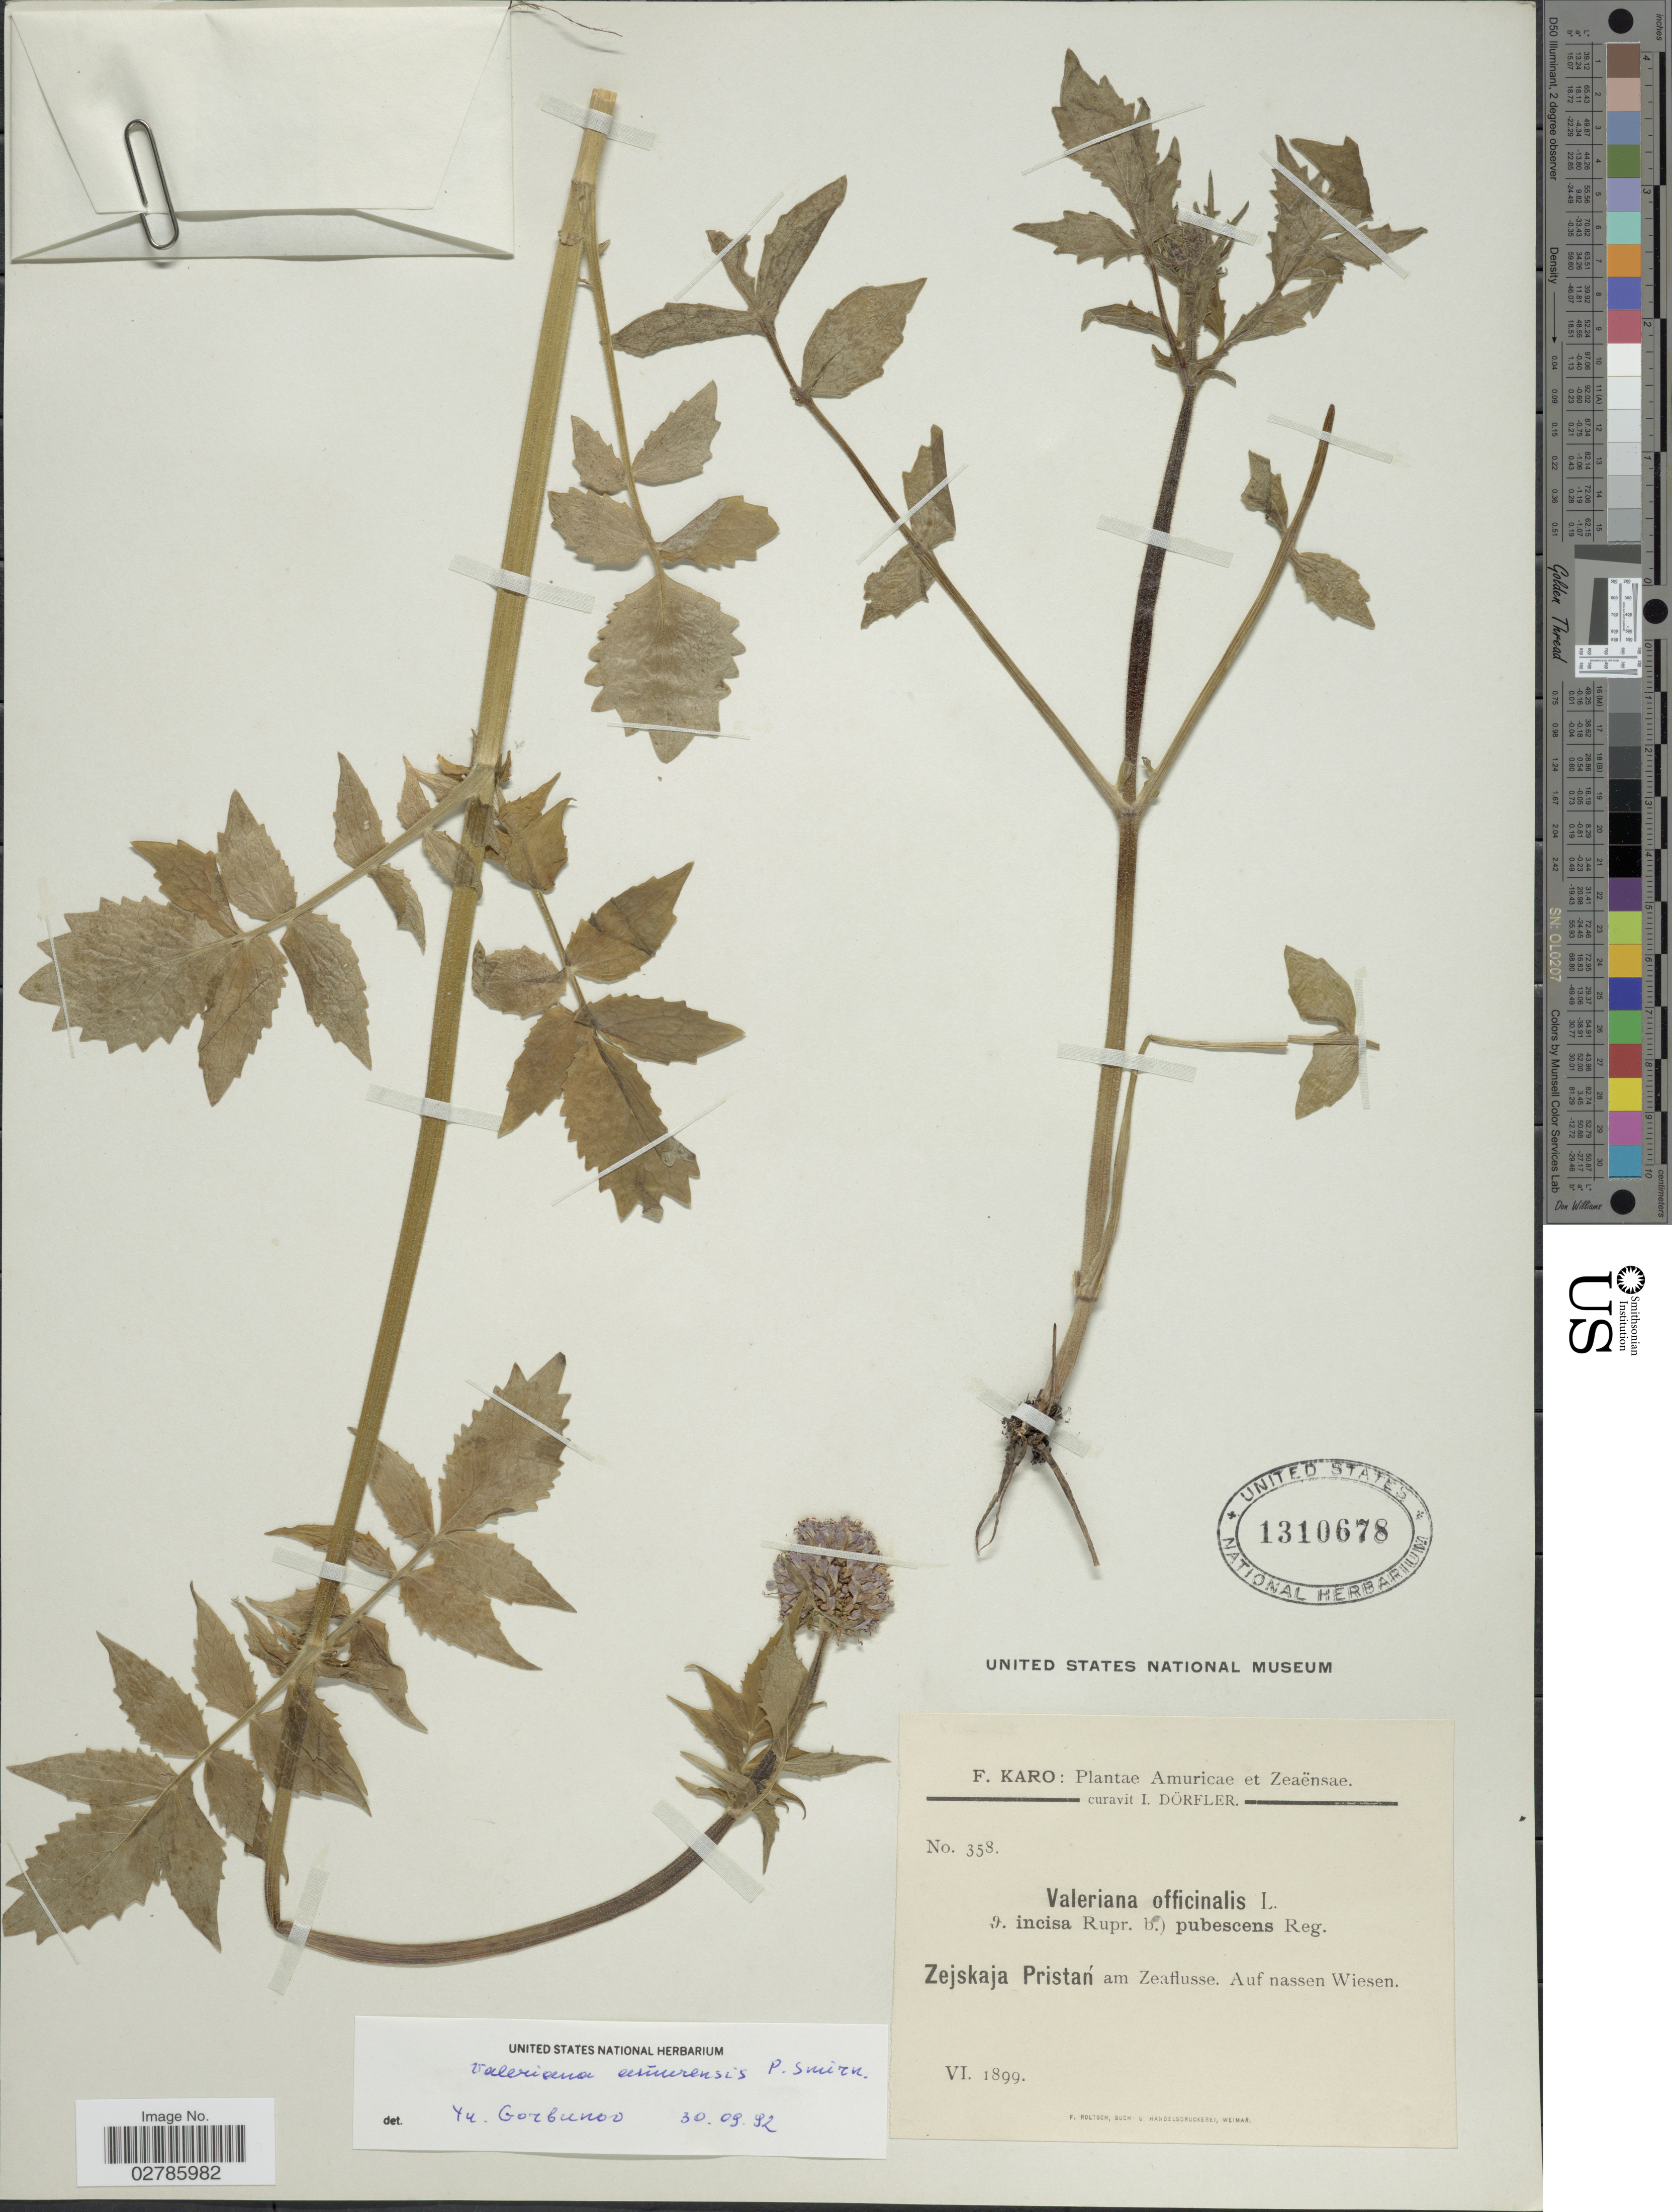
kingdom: Plantae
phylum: Tracheophyta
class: Magnoliopsida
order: Dipsacales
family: Caprifoliaceae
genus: Valeriana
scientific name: Valeriana amurensis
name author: P.A. Smirn. ex Kom.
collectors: F. Karo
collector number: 358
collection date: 1899-06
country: Russian Federation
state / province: Amur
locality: Amuricae et Zeaënsae. Zejskaja Pristán am Zeaflusse. Auf nassen Wiesen.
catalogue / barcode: US 1310678